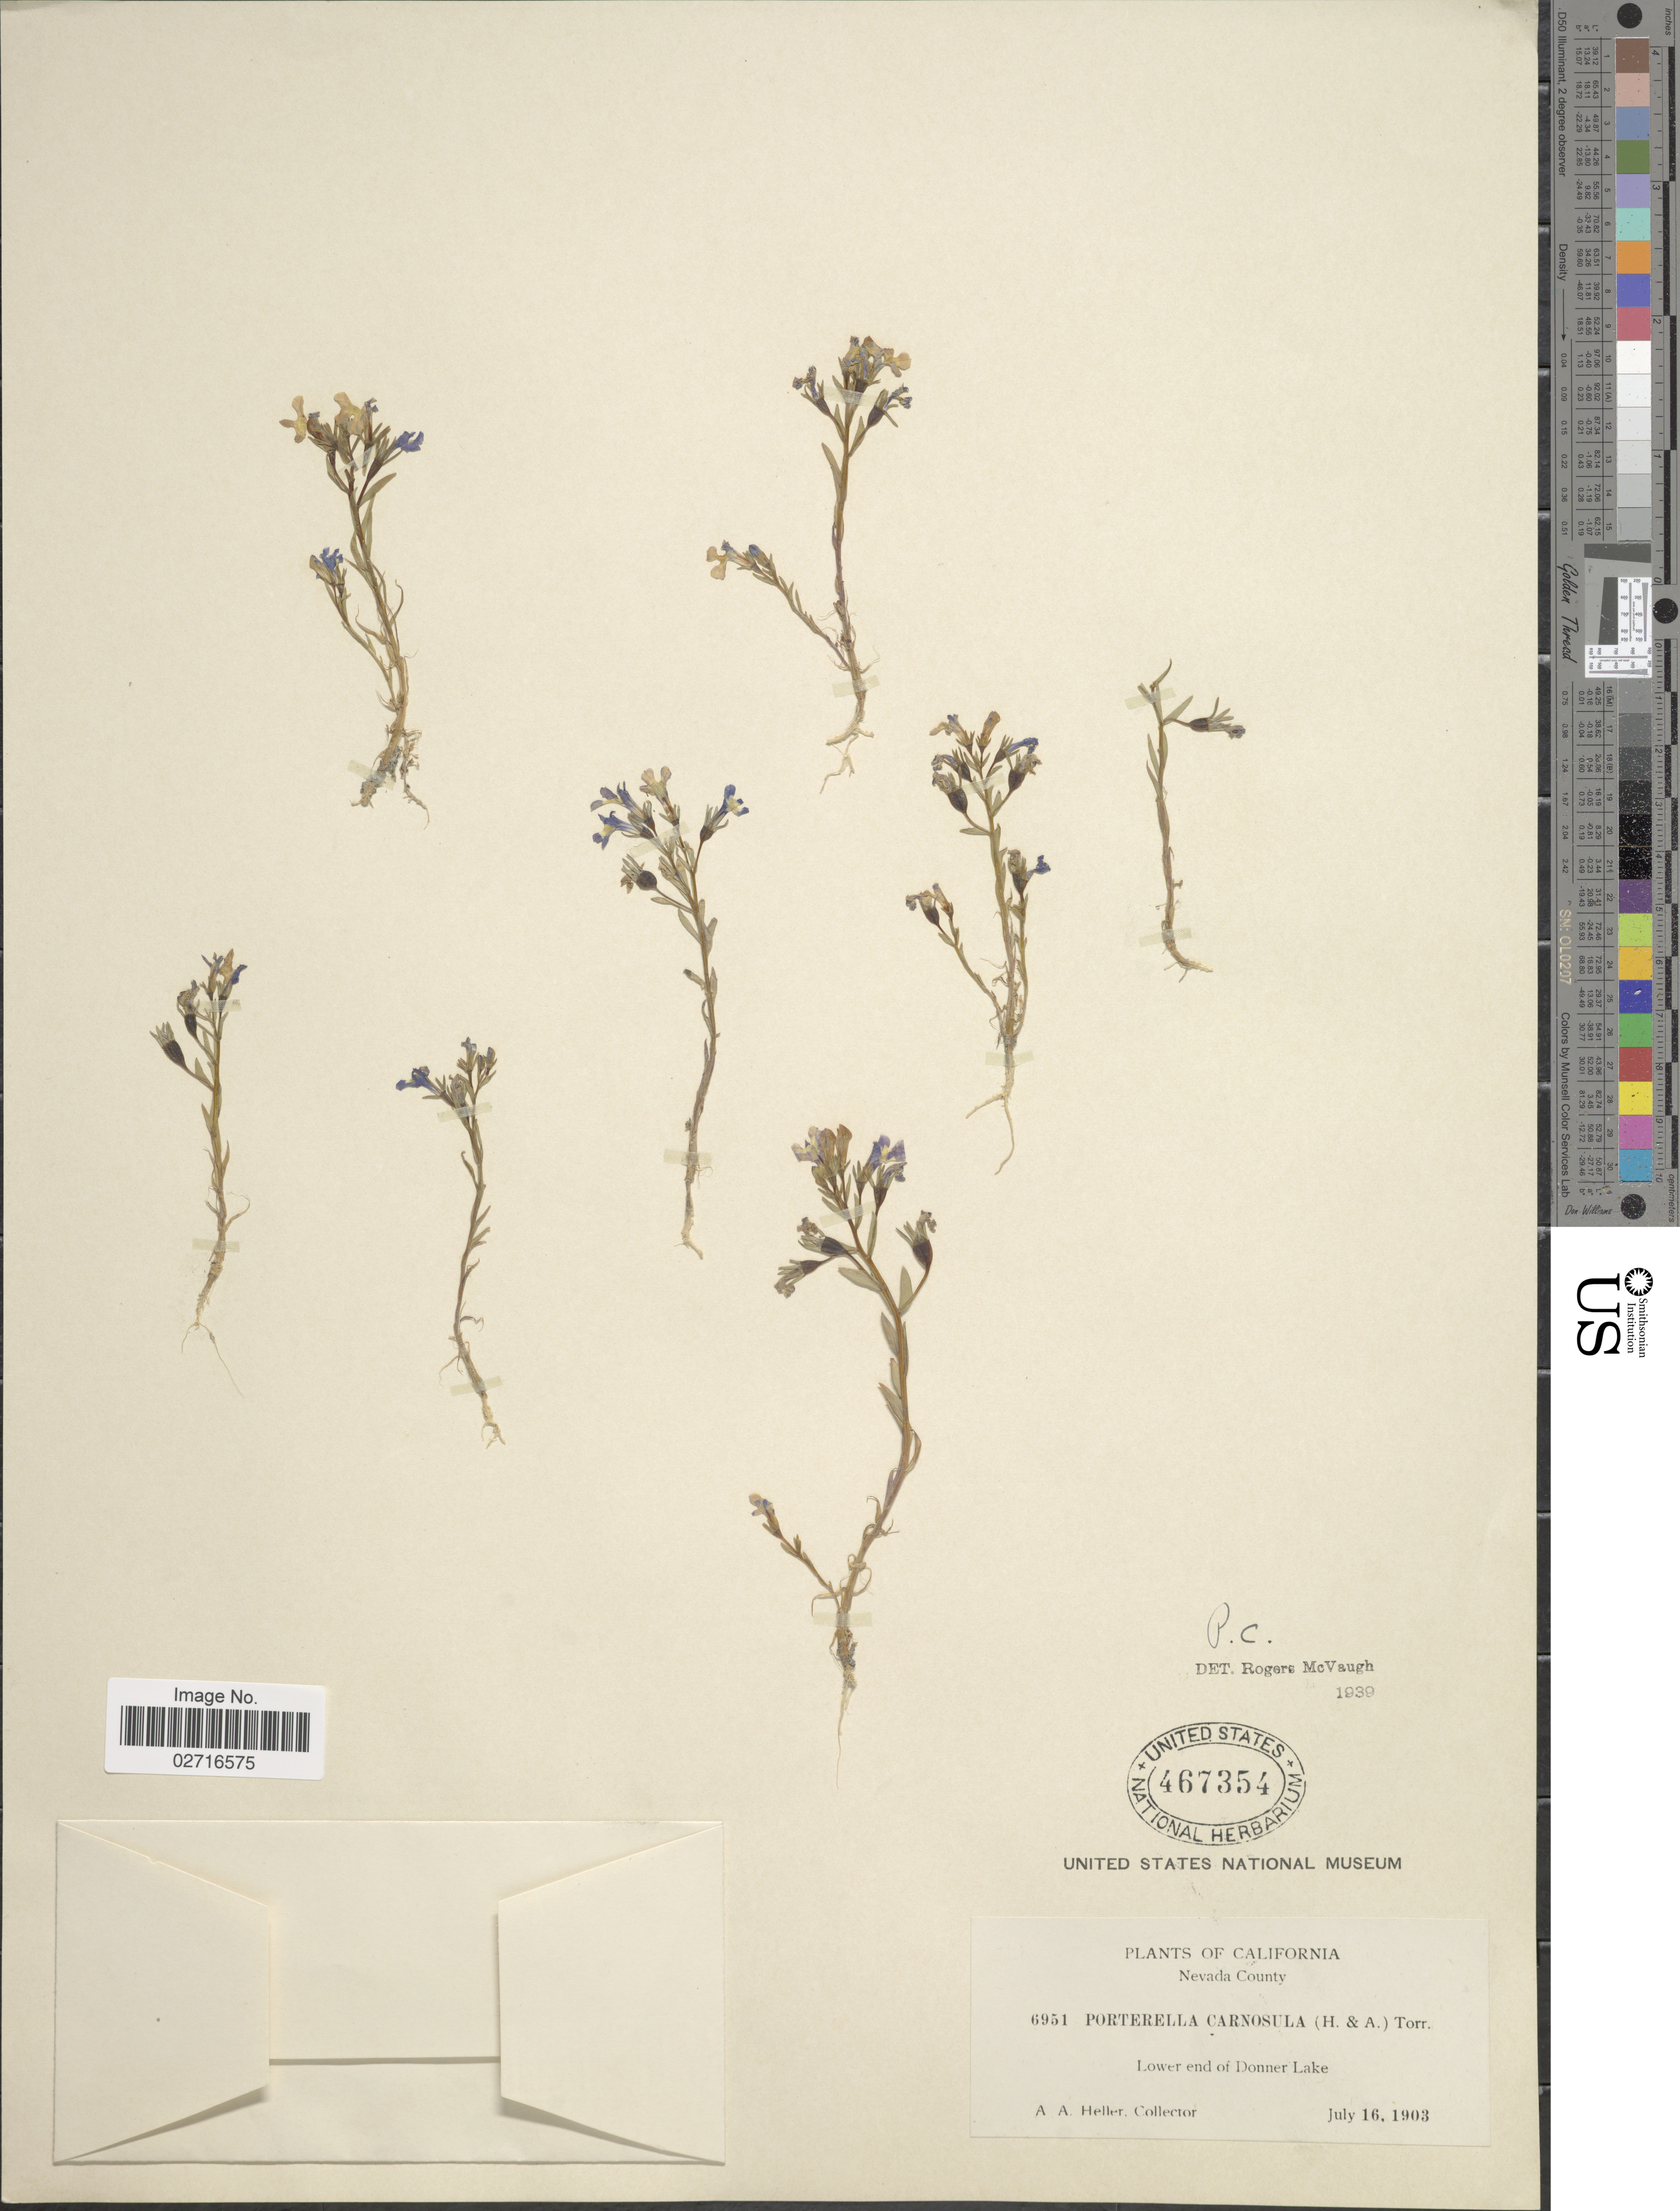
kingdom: Plantae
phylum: Tracheophyta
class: Magnoliopsida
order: Asterales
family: Campanulaceae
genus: Laurentia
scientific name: Laurentia carnosula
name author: (Hook. & Arn.) Benth. ex A. Gray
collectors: A. A. Heller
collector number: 6951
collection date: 1903-07-16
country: United States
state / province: California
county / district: Nevada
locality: Nevada County, Lower end of Donner Lake.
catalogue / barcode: US 467354